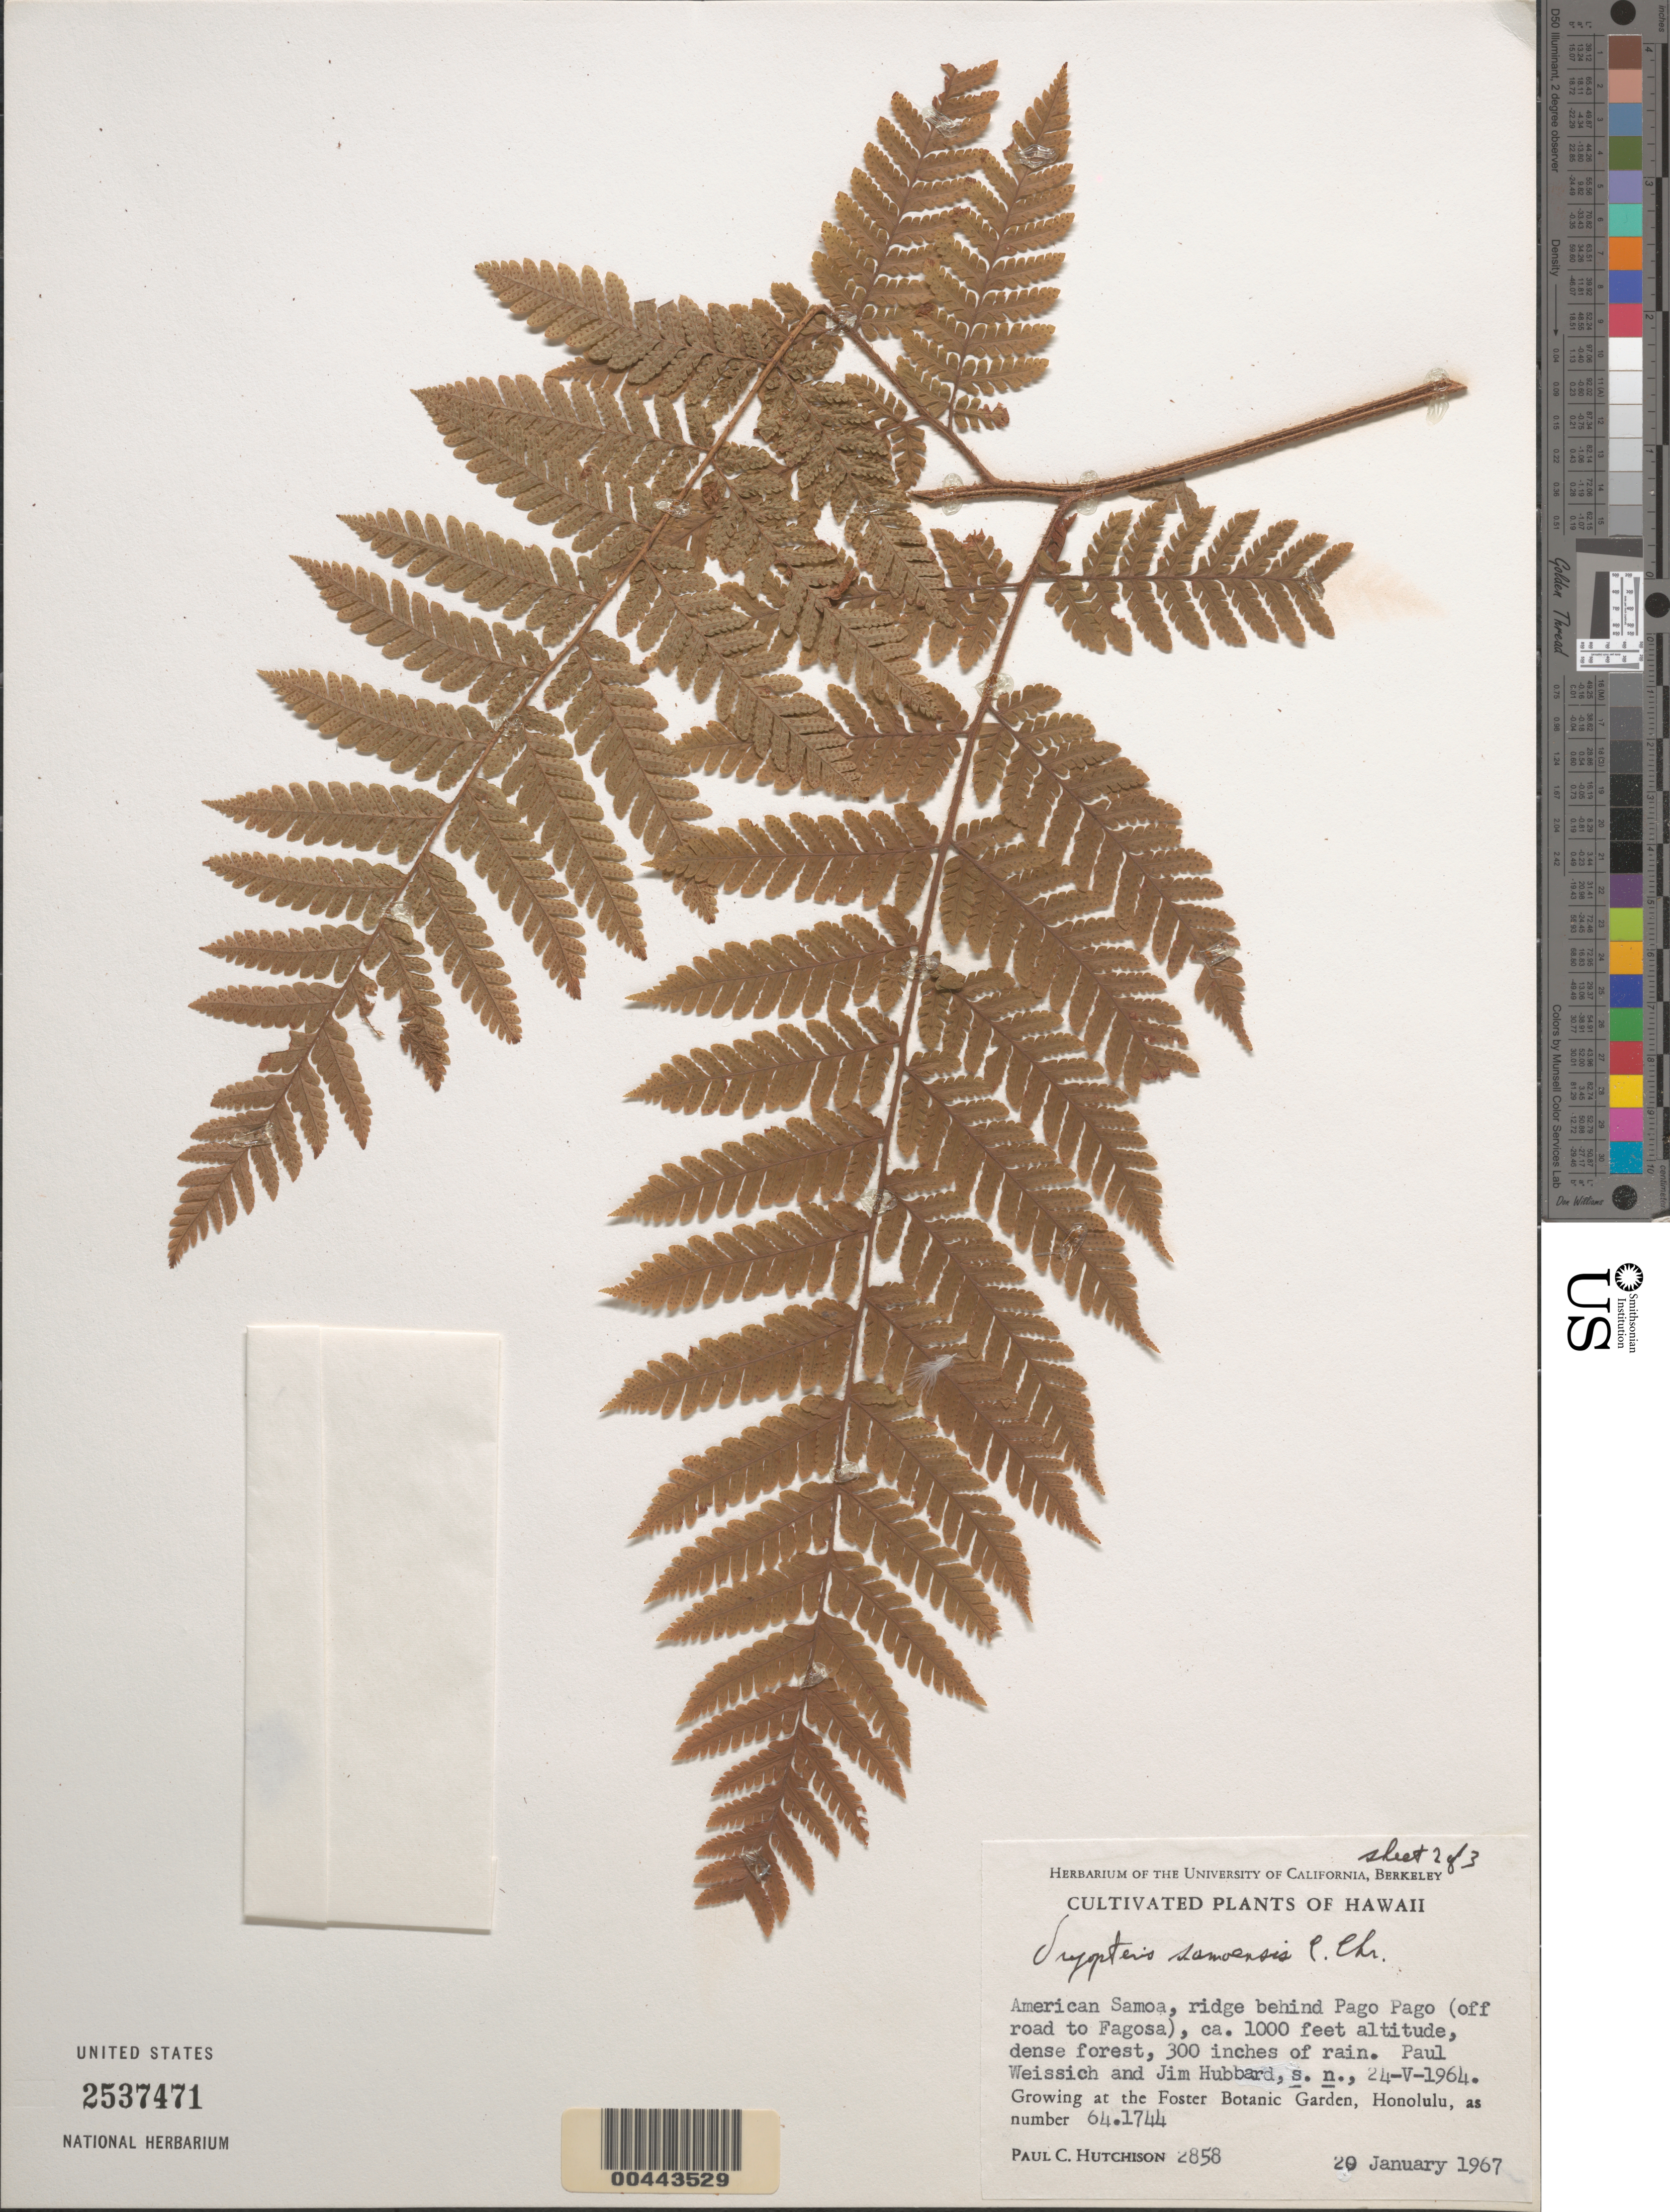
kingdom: Plantae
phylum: Tracheophyta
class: Polypodiopsida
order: Polypodiales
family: Dryopteridaceae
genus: Dryopteris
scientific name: Dryopteris samoensis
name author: C. Chr.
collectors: P. C. Hutchison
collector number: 2858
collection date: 1967-01-20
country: United States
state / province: Hawaii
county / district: Honolulu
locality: At the Foster Botanic Garden, Honolulu, as number 64.1744.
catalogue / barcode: US 2537471